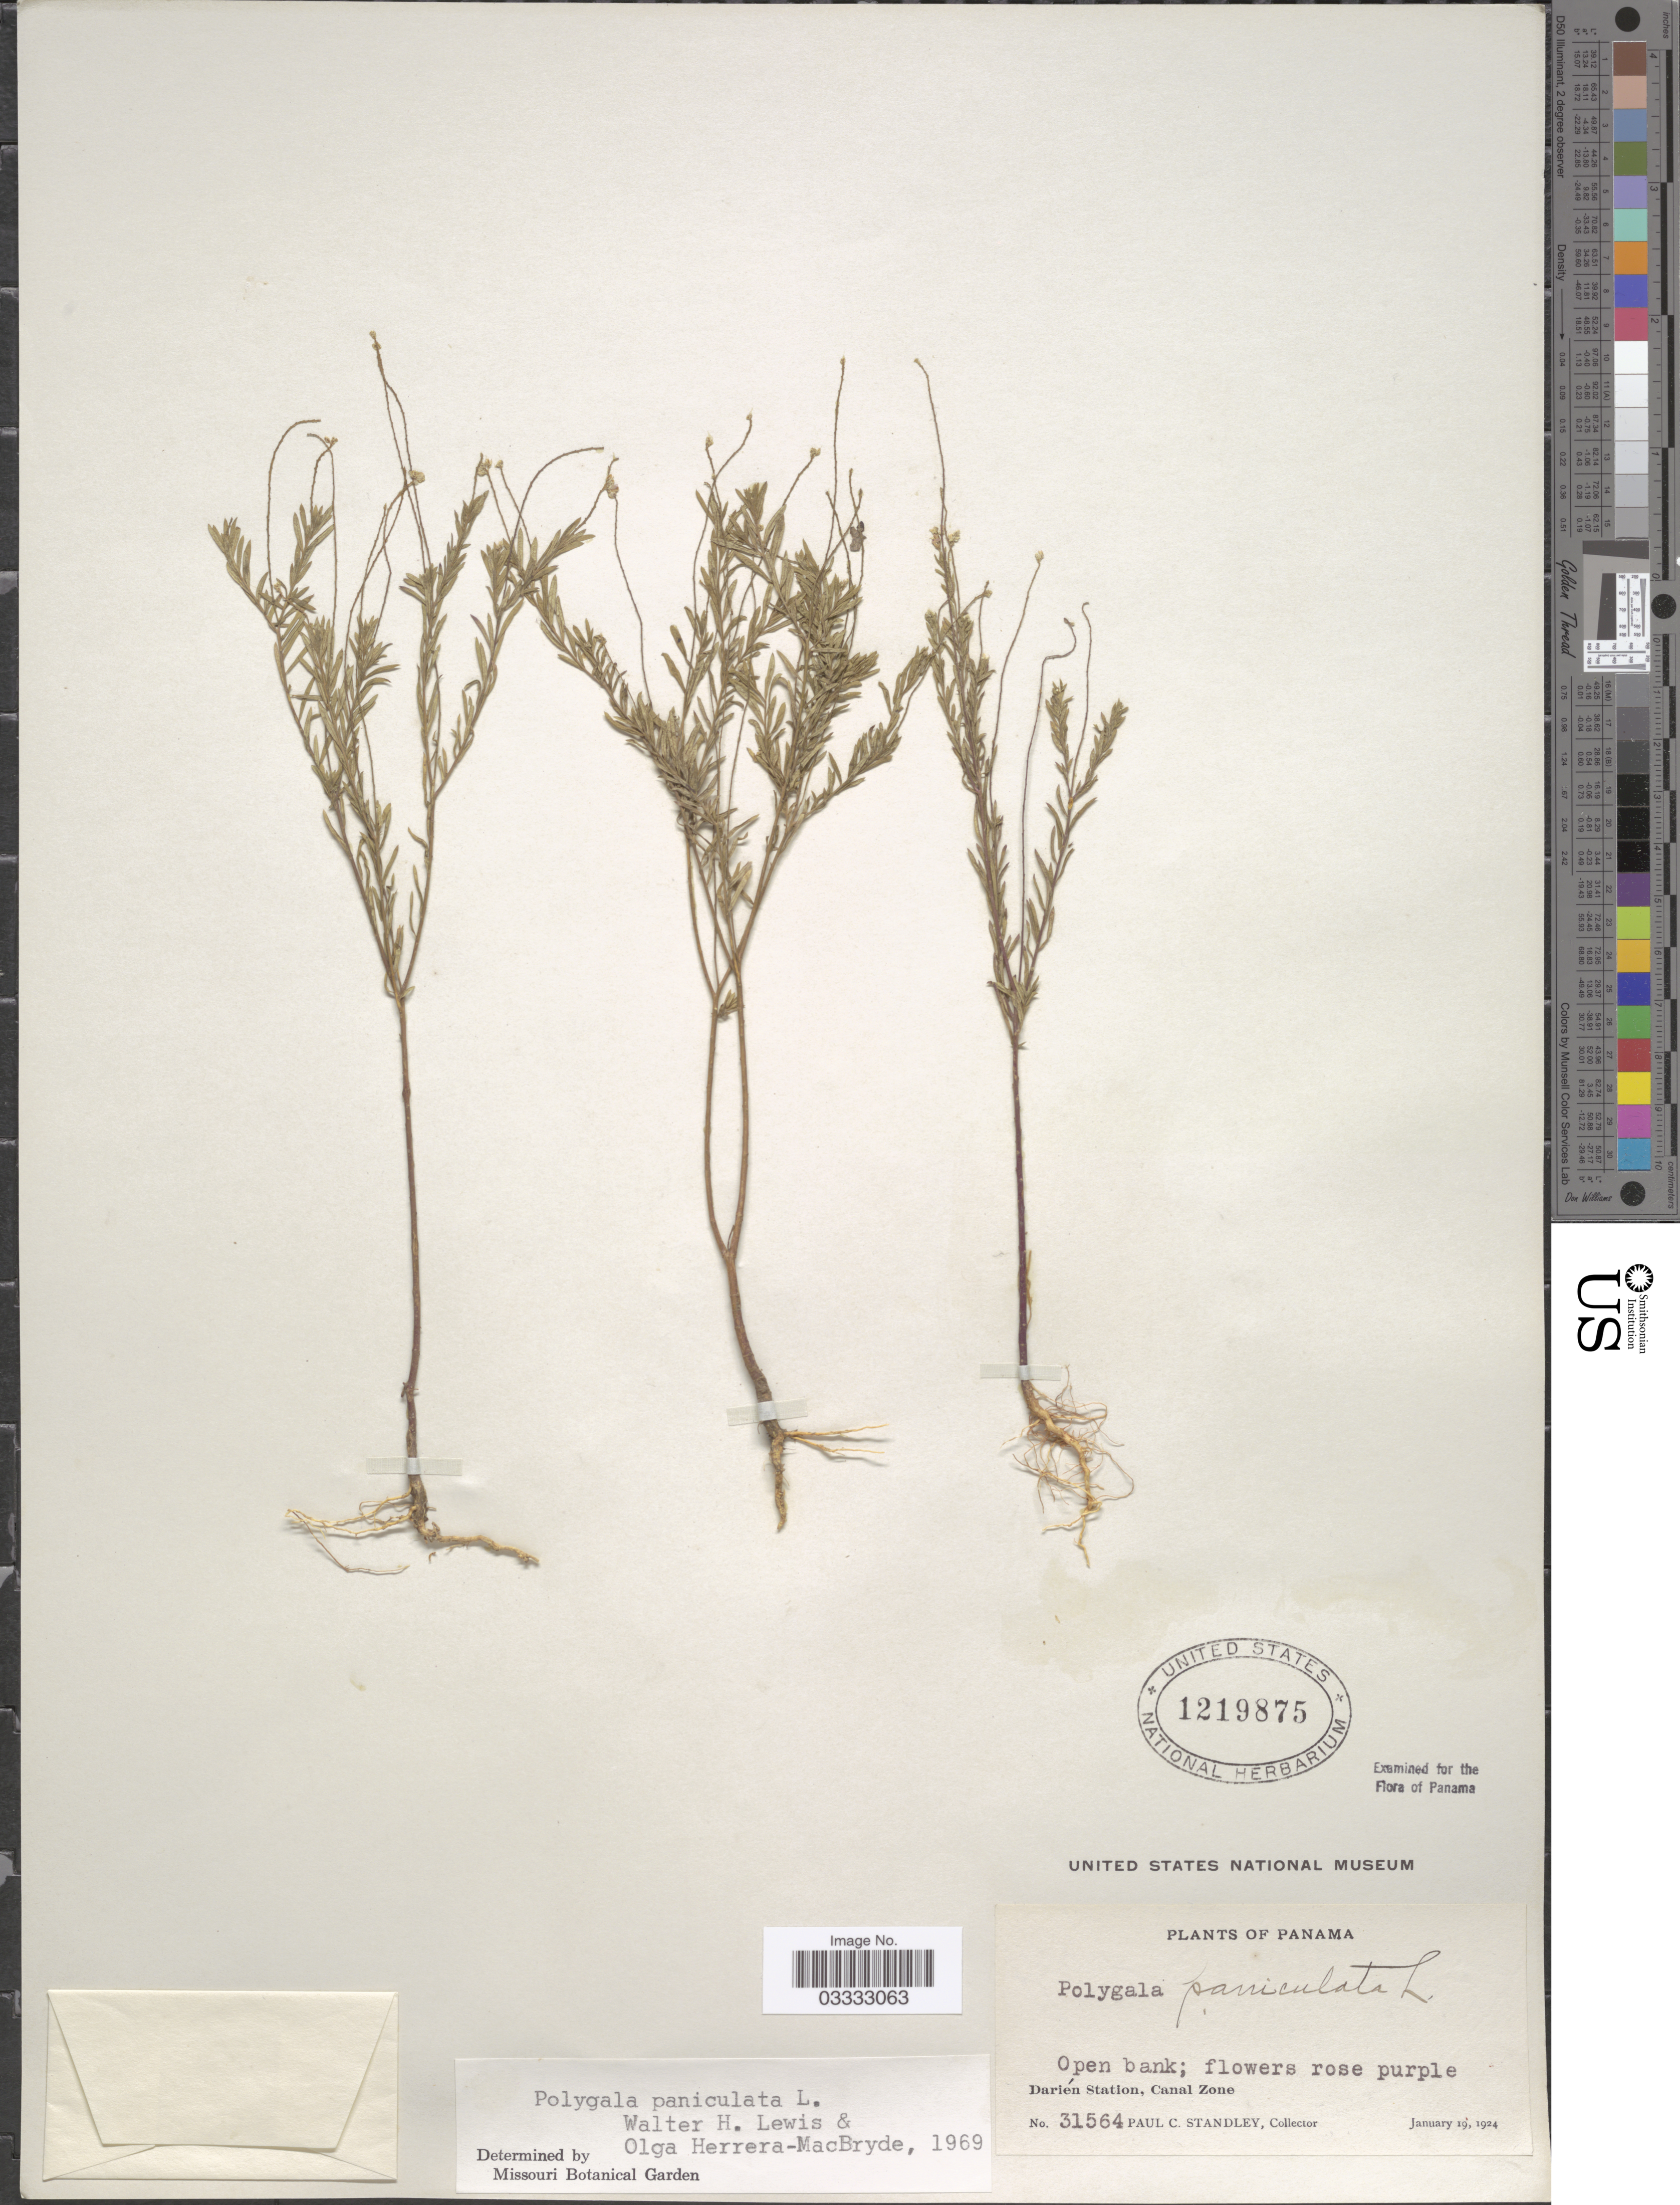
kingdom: Plantae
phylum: Tracheophyta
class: Magnoliopsida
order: Fabales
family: Polygalaceae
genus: Polygala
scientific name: Polygala paniculata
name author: L.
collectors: P. C. Standley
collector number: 31564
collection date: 1924-01-19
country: Panama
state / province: Colón / Panamá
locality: Darien Station, Canal Zone.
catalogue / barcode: US 1219875